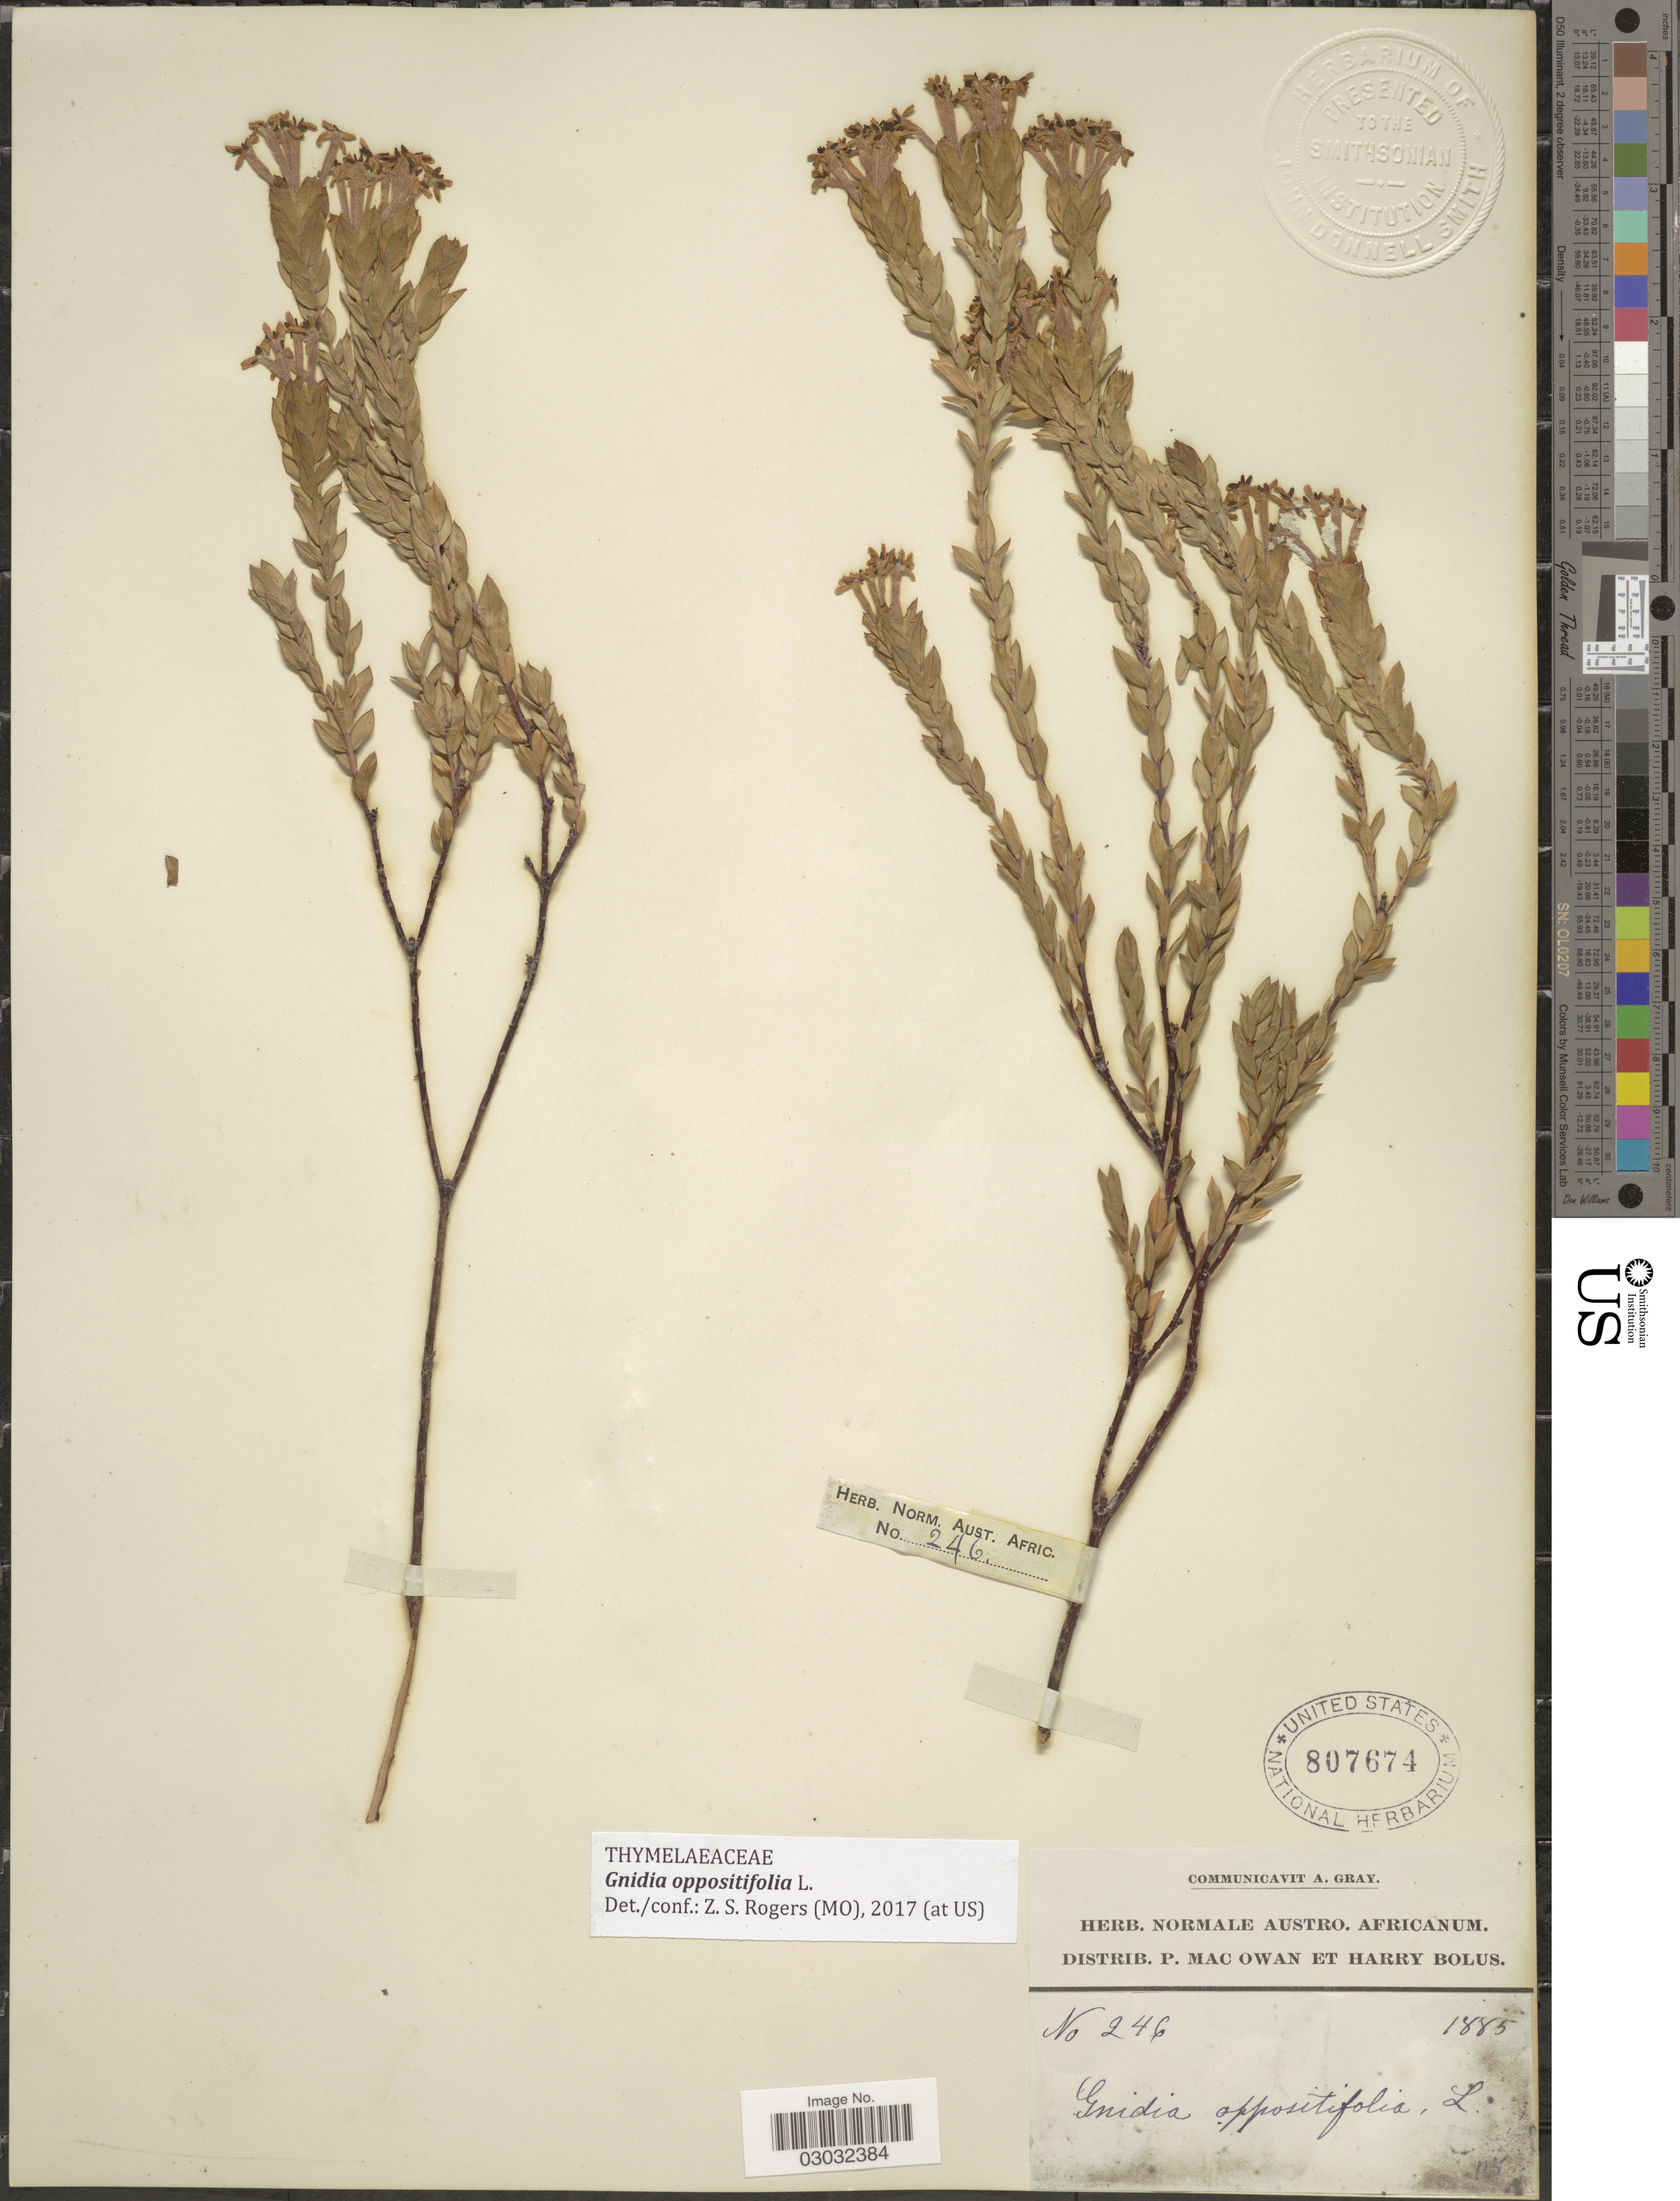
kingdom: Plantae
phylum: Tracheophyta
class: Magnoliopsida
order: Malvales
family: Thymelaeaceae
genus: Gnidia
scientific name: Gnidia oppositifolia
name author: L.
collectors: P. MacOwan & H. Bolus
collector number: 246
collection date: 1885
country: South Africa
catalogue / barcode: US 807674